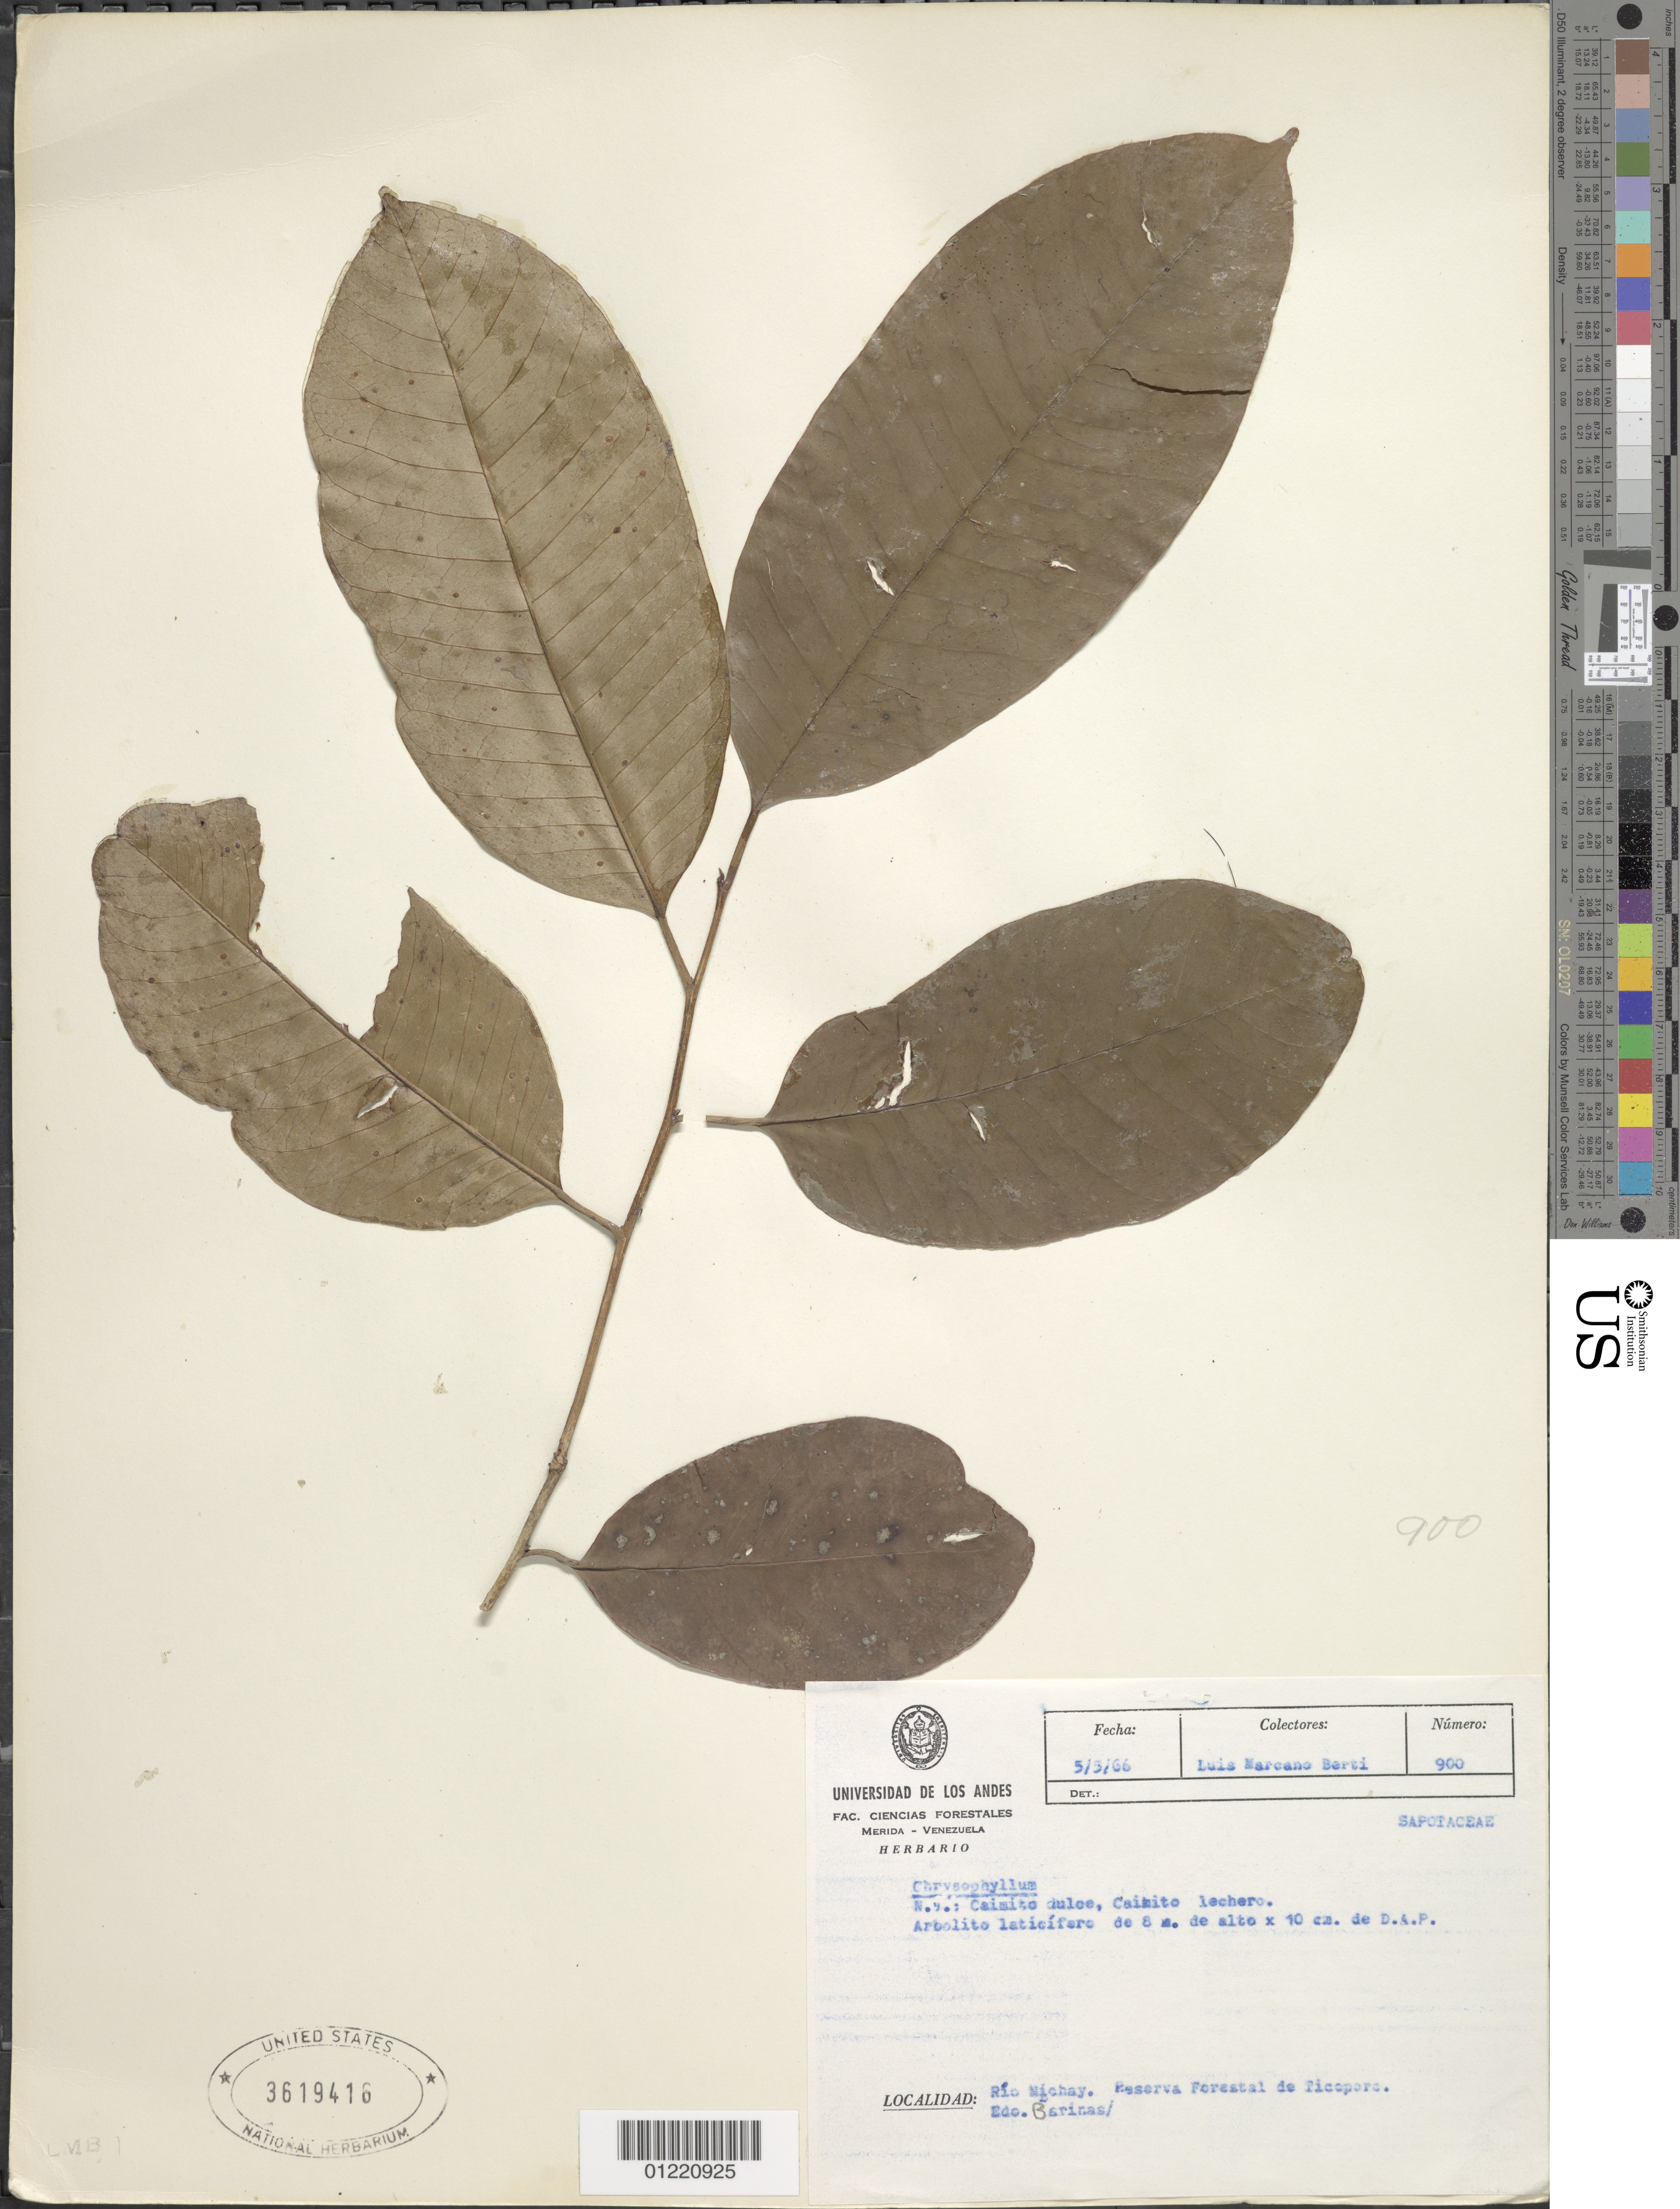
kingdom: Plantae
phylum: Tracheophyta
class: Magnoliopsida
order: Ericales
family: Sapotaceae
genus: Chrysophyllum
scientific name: Chrysophyllum sp.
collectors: L. Marcano-Berti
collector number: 900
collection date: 1966-03-05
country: Venezuela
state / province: Barinas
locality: Río Michay, Reserva Forestal de Ticoporo.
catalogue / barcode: US 3619416